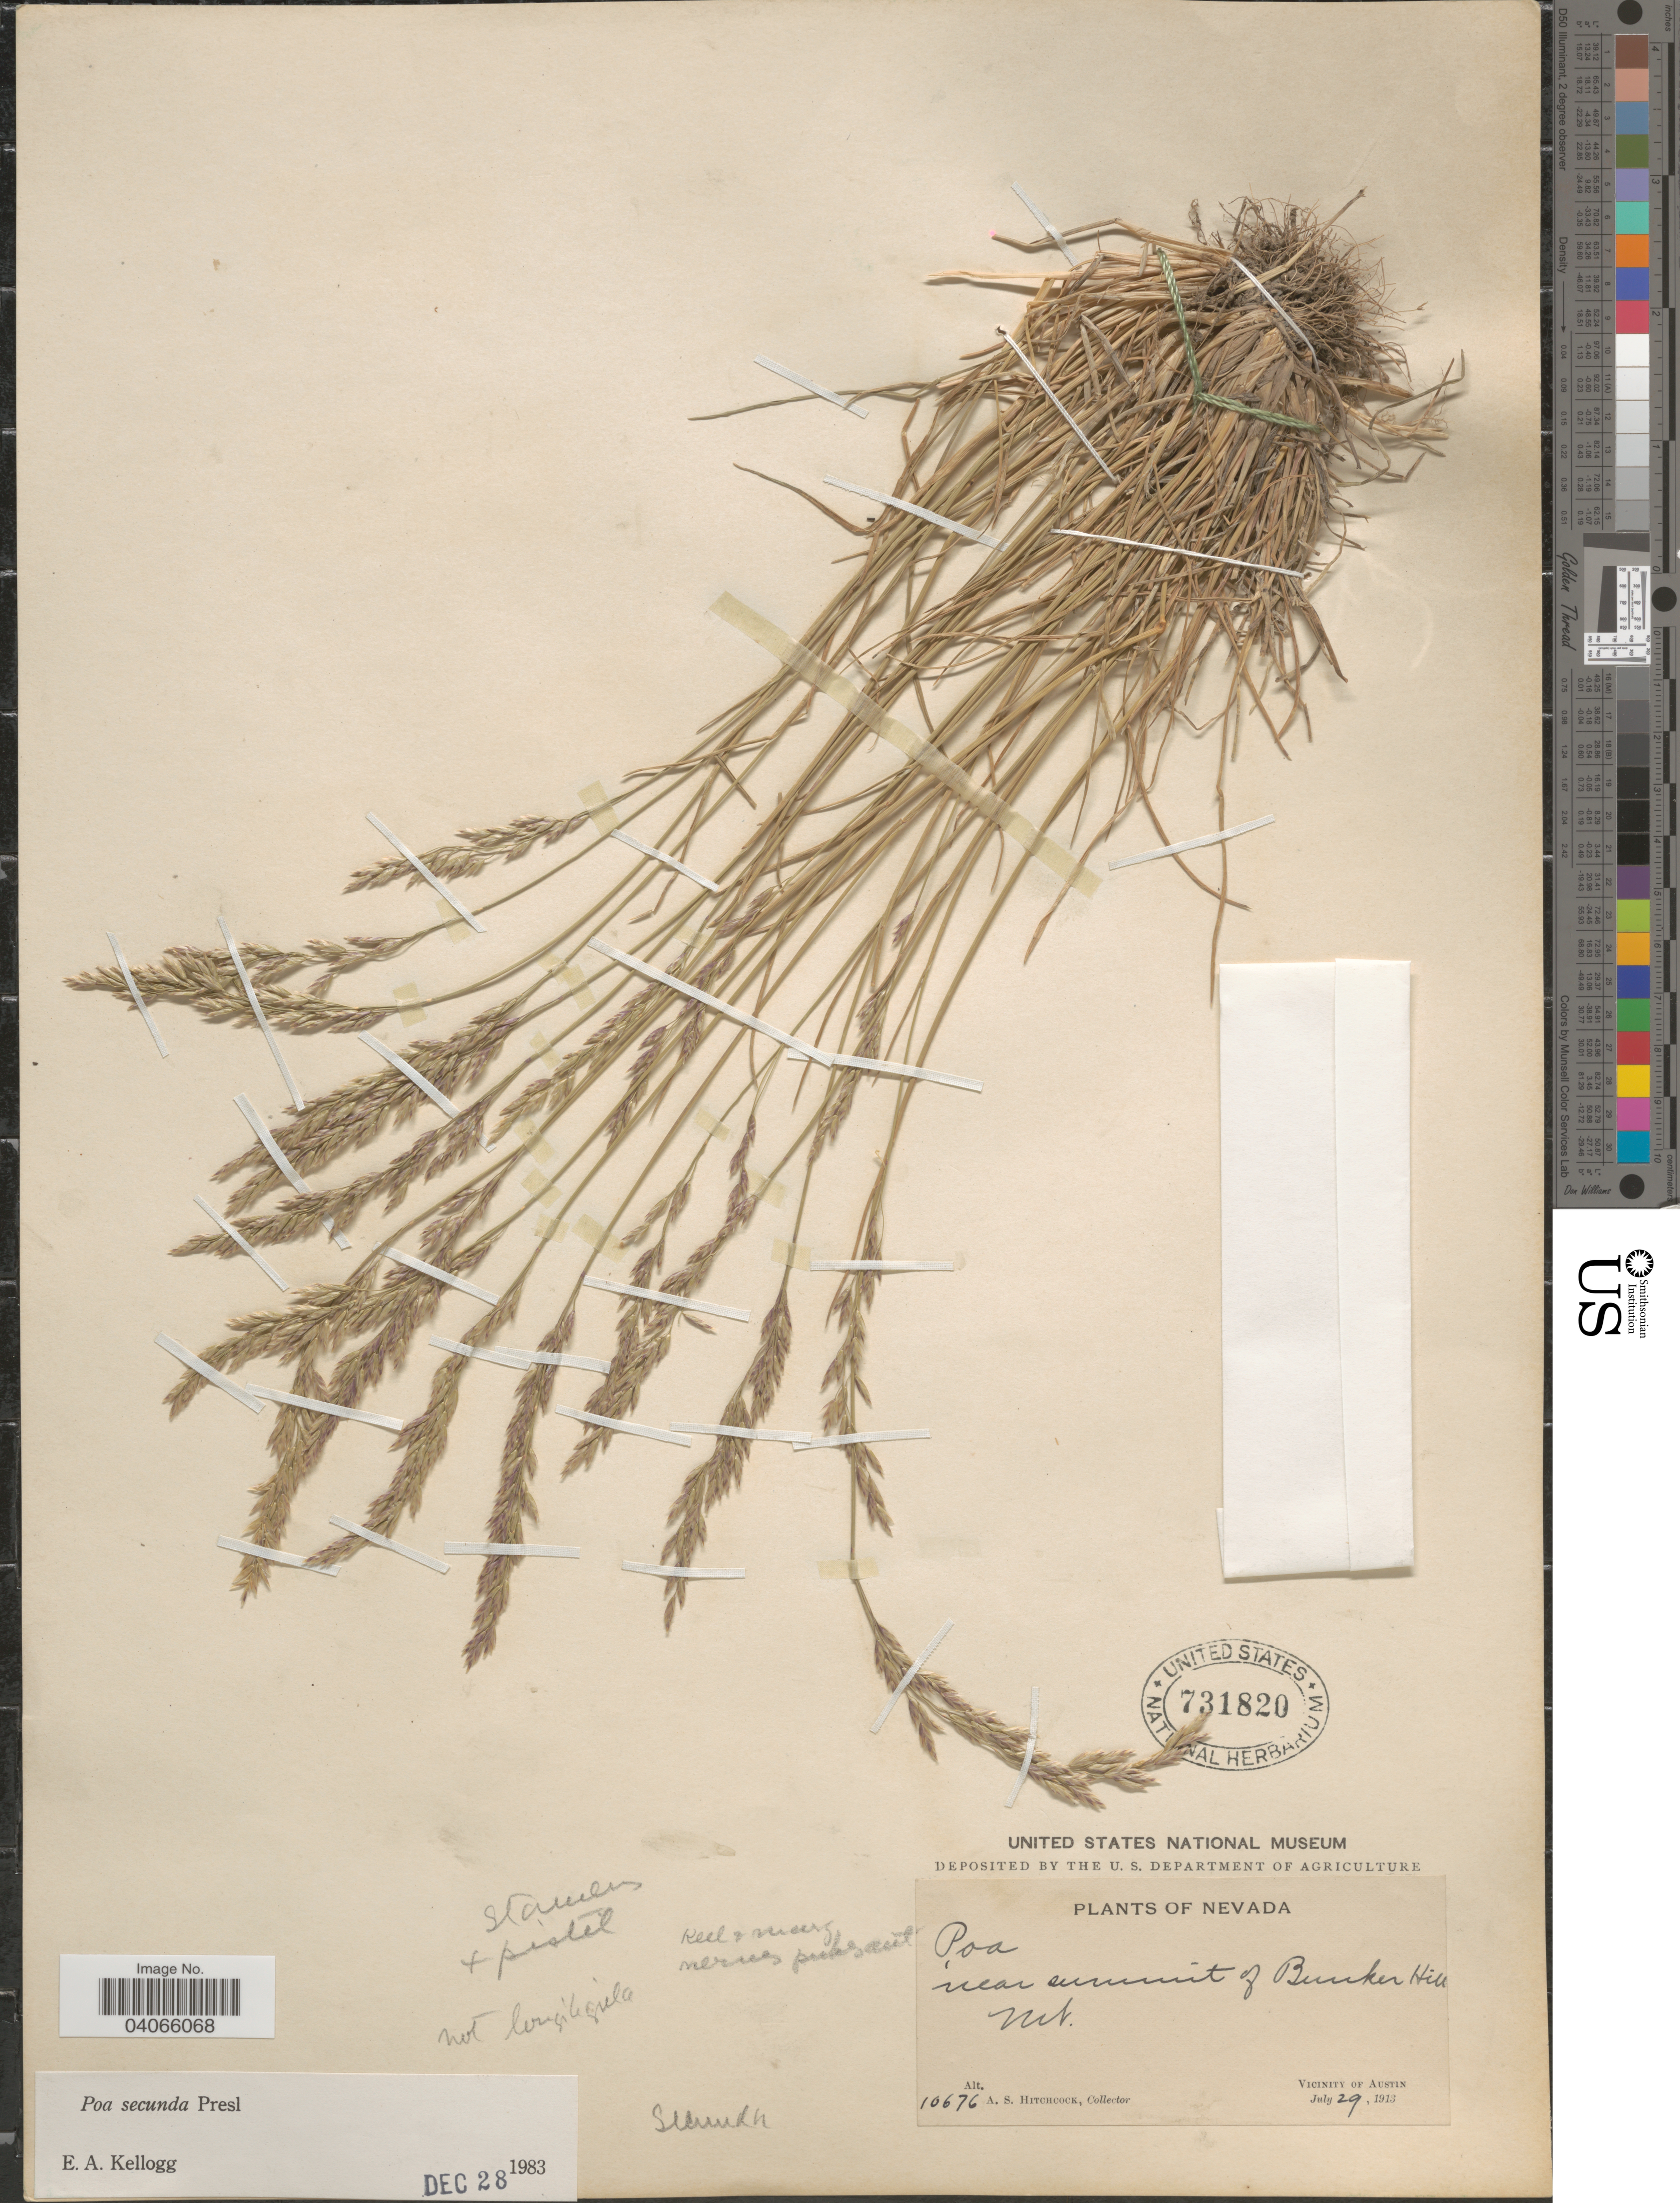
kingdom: Plantae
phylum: Tracheophyta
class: Liliopsida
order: Poales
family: Poaceae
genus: Poa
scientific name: Poa secunda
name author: J. Presl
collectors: A. S. Hitchcock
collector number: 10676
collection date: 1913-07-29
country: United States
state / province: Nevada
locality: Near summit of Bunker Hill Mt. Vicinity of Austin.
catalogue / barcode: US 731820